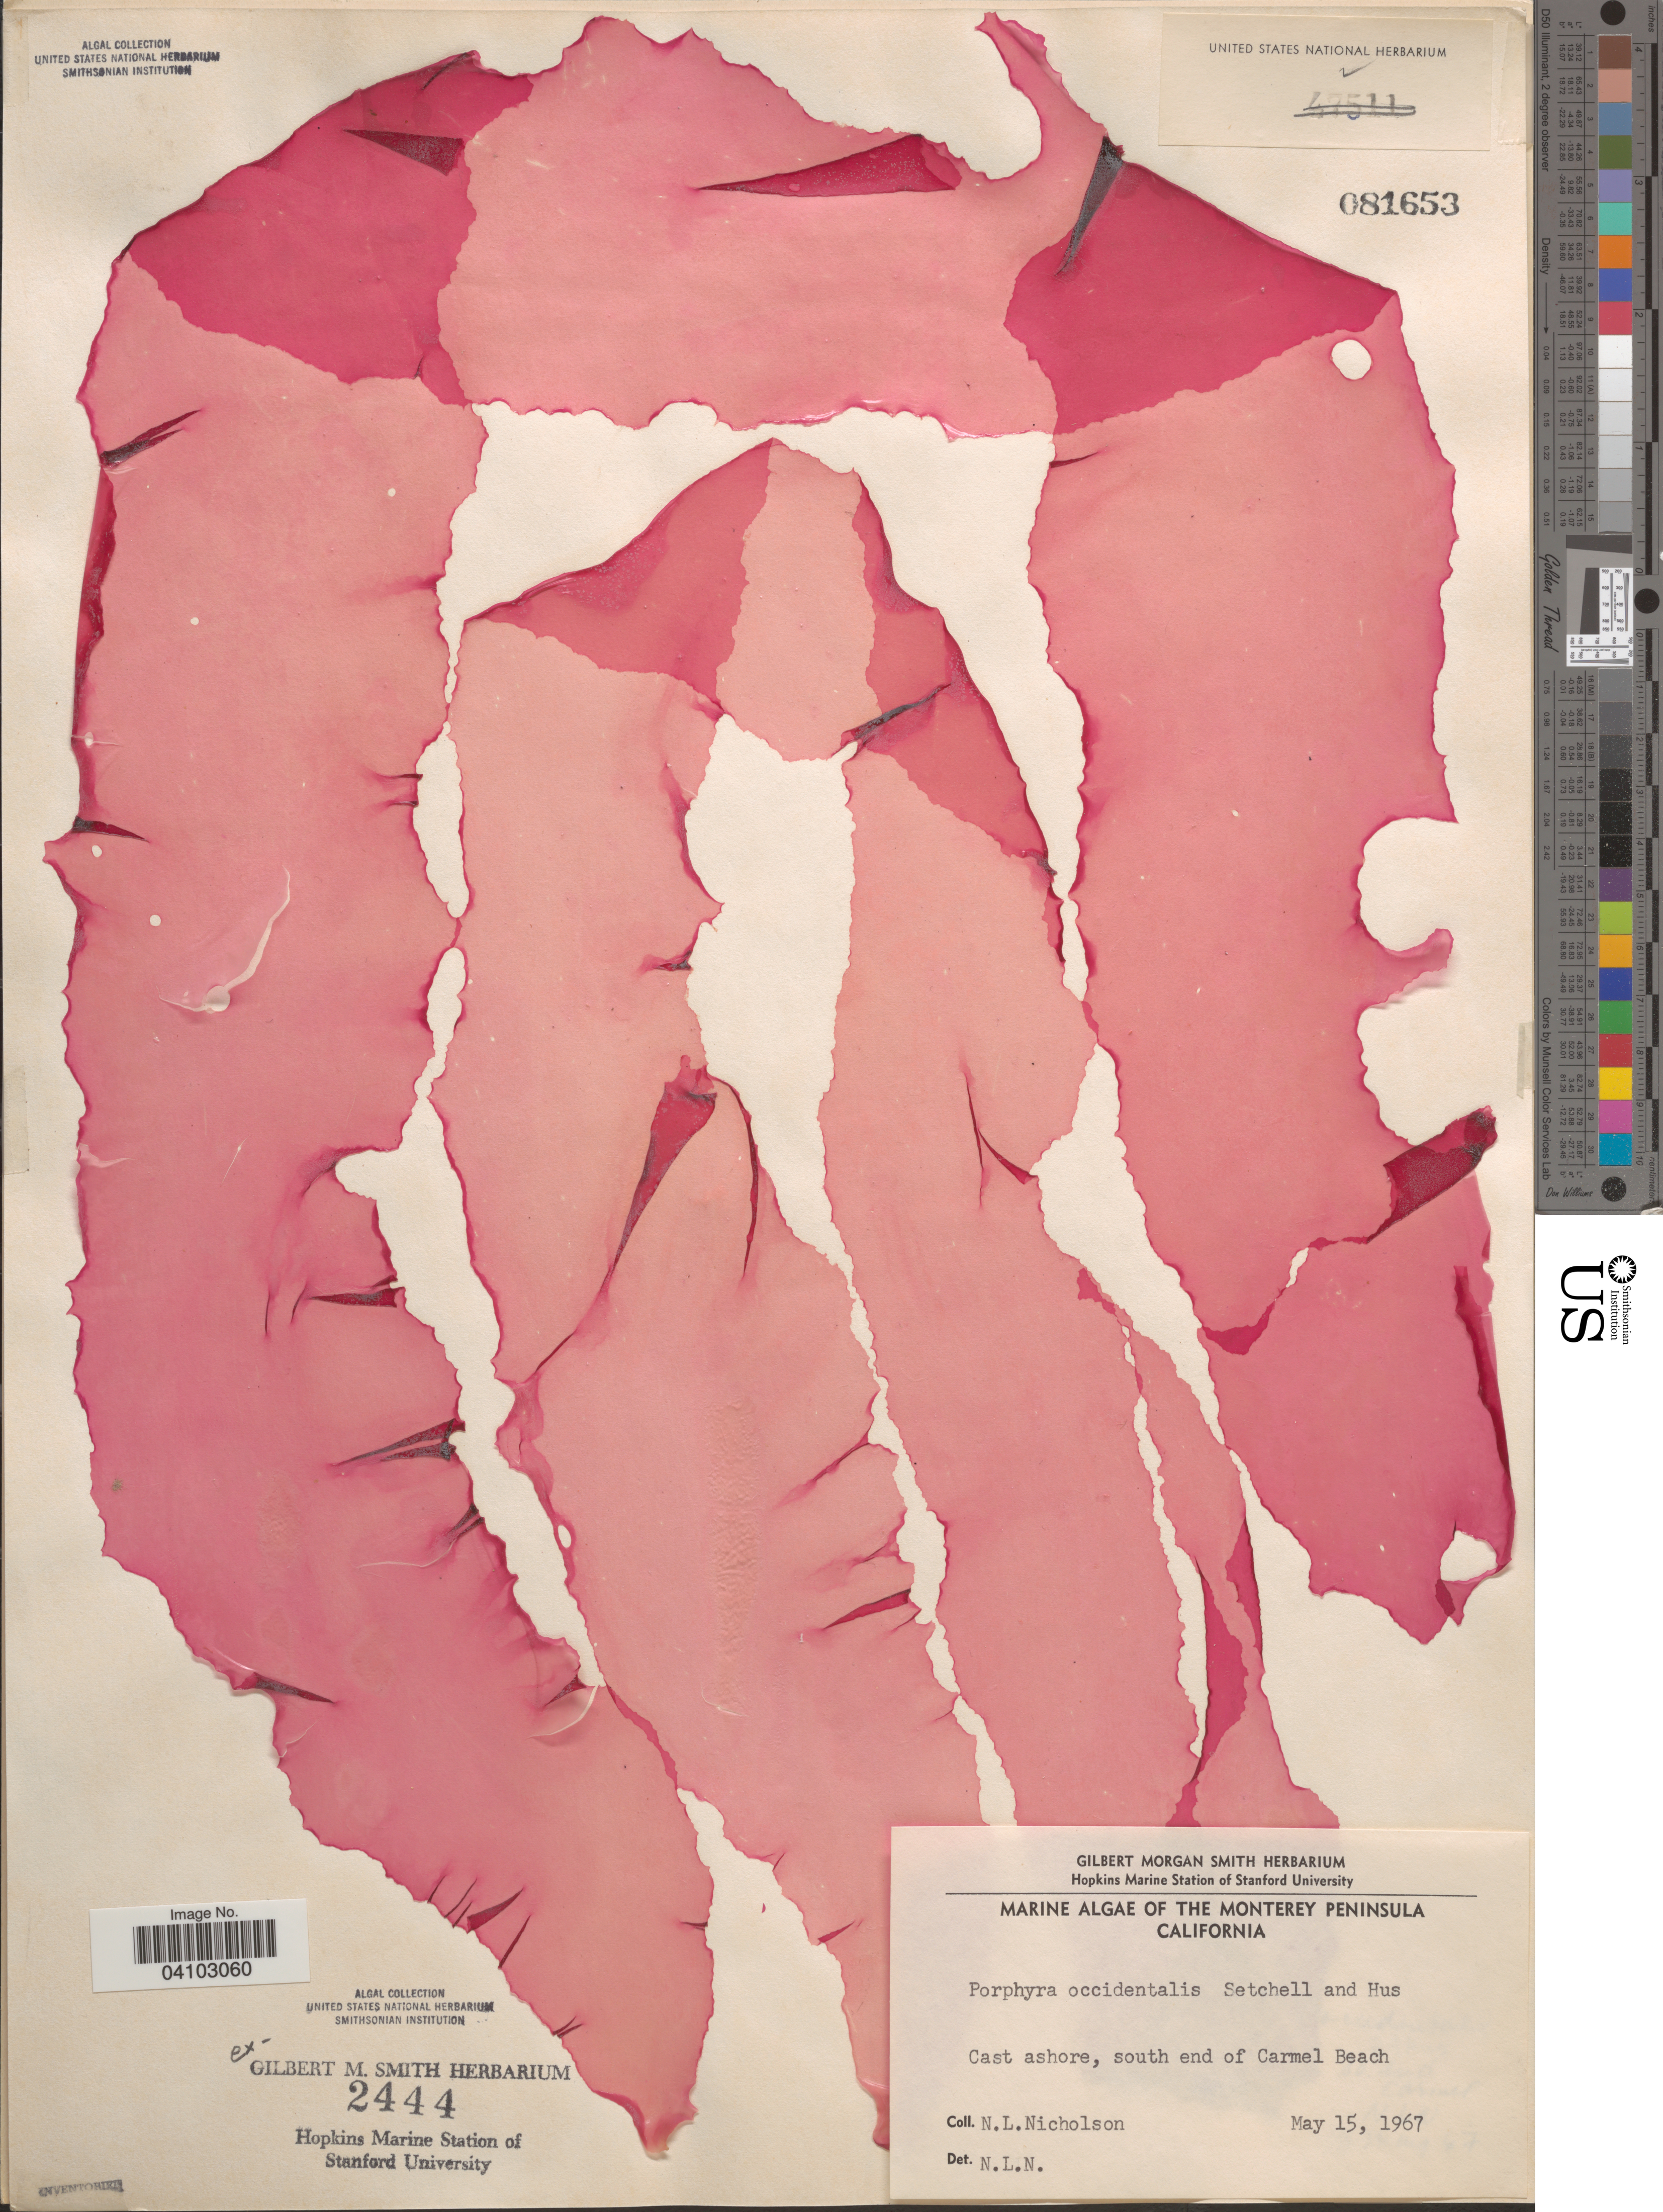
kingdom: Plantae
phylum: Rhodophyta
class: Bangiophyceae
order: Bangiales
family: Bangiaceae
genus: Porphyra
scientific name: Porphyra occidentalis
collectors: N. Nicholson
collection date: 1967-05-15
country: United States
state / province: California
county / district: Monterey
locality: The Monterey Peninsula. Cast ashore, south end of Carmel Beach.